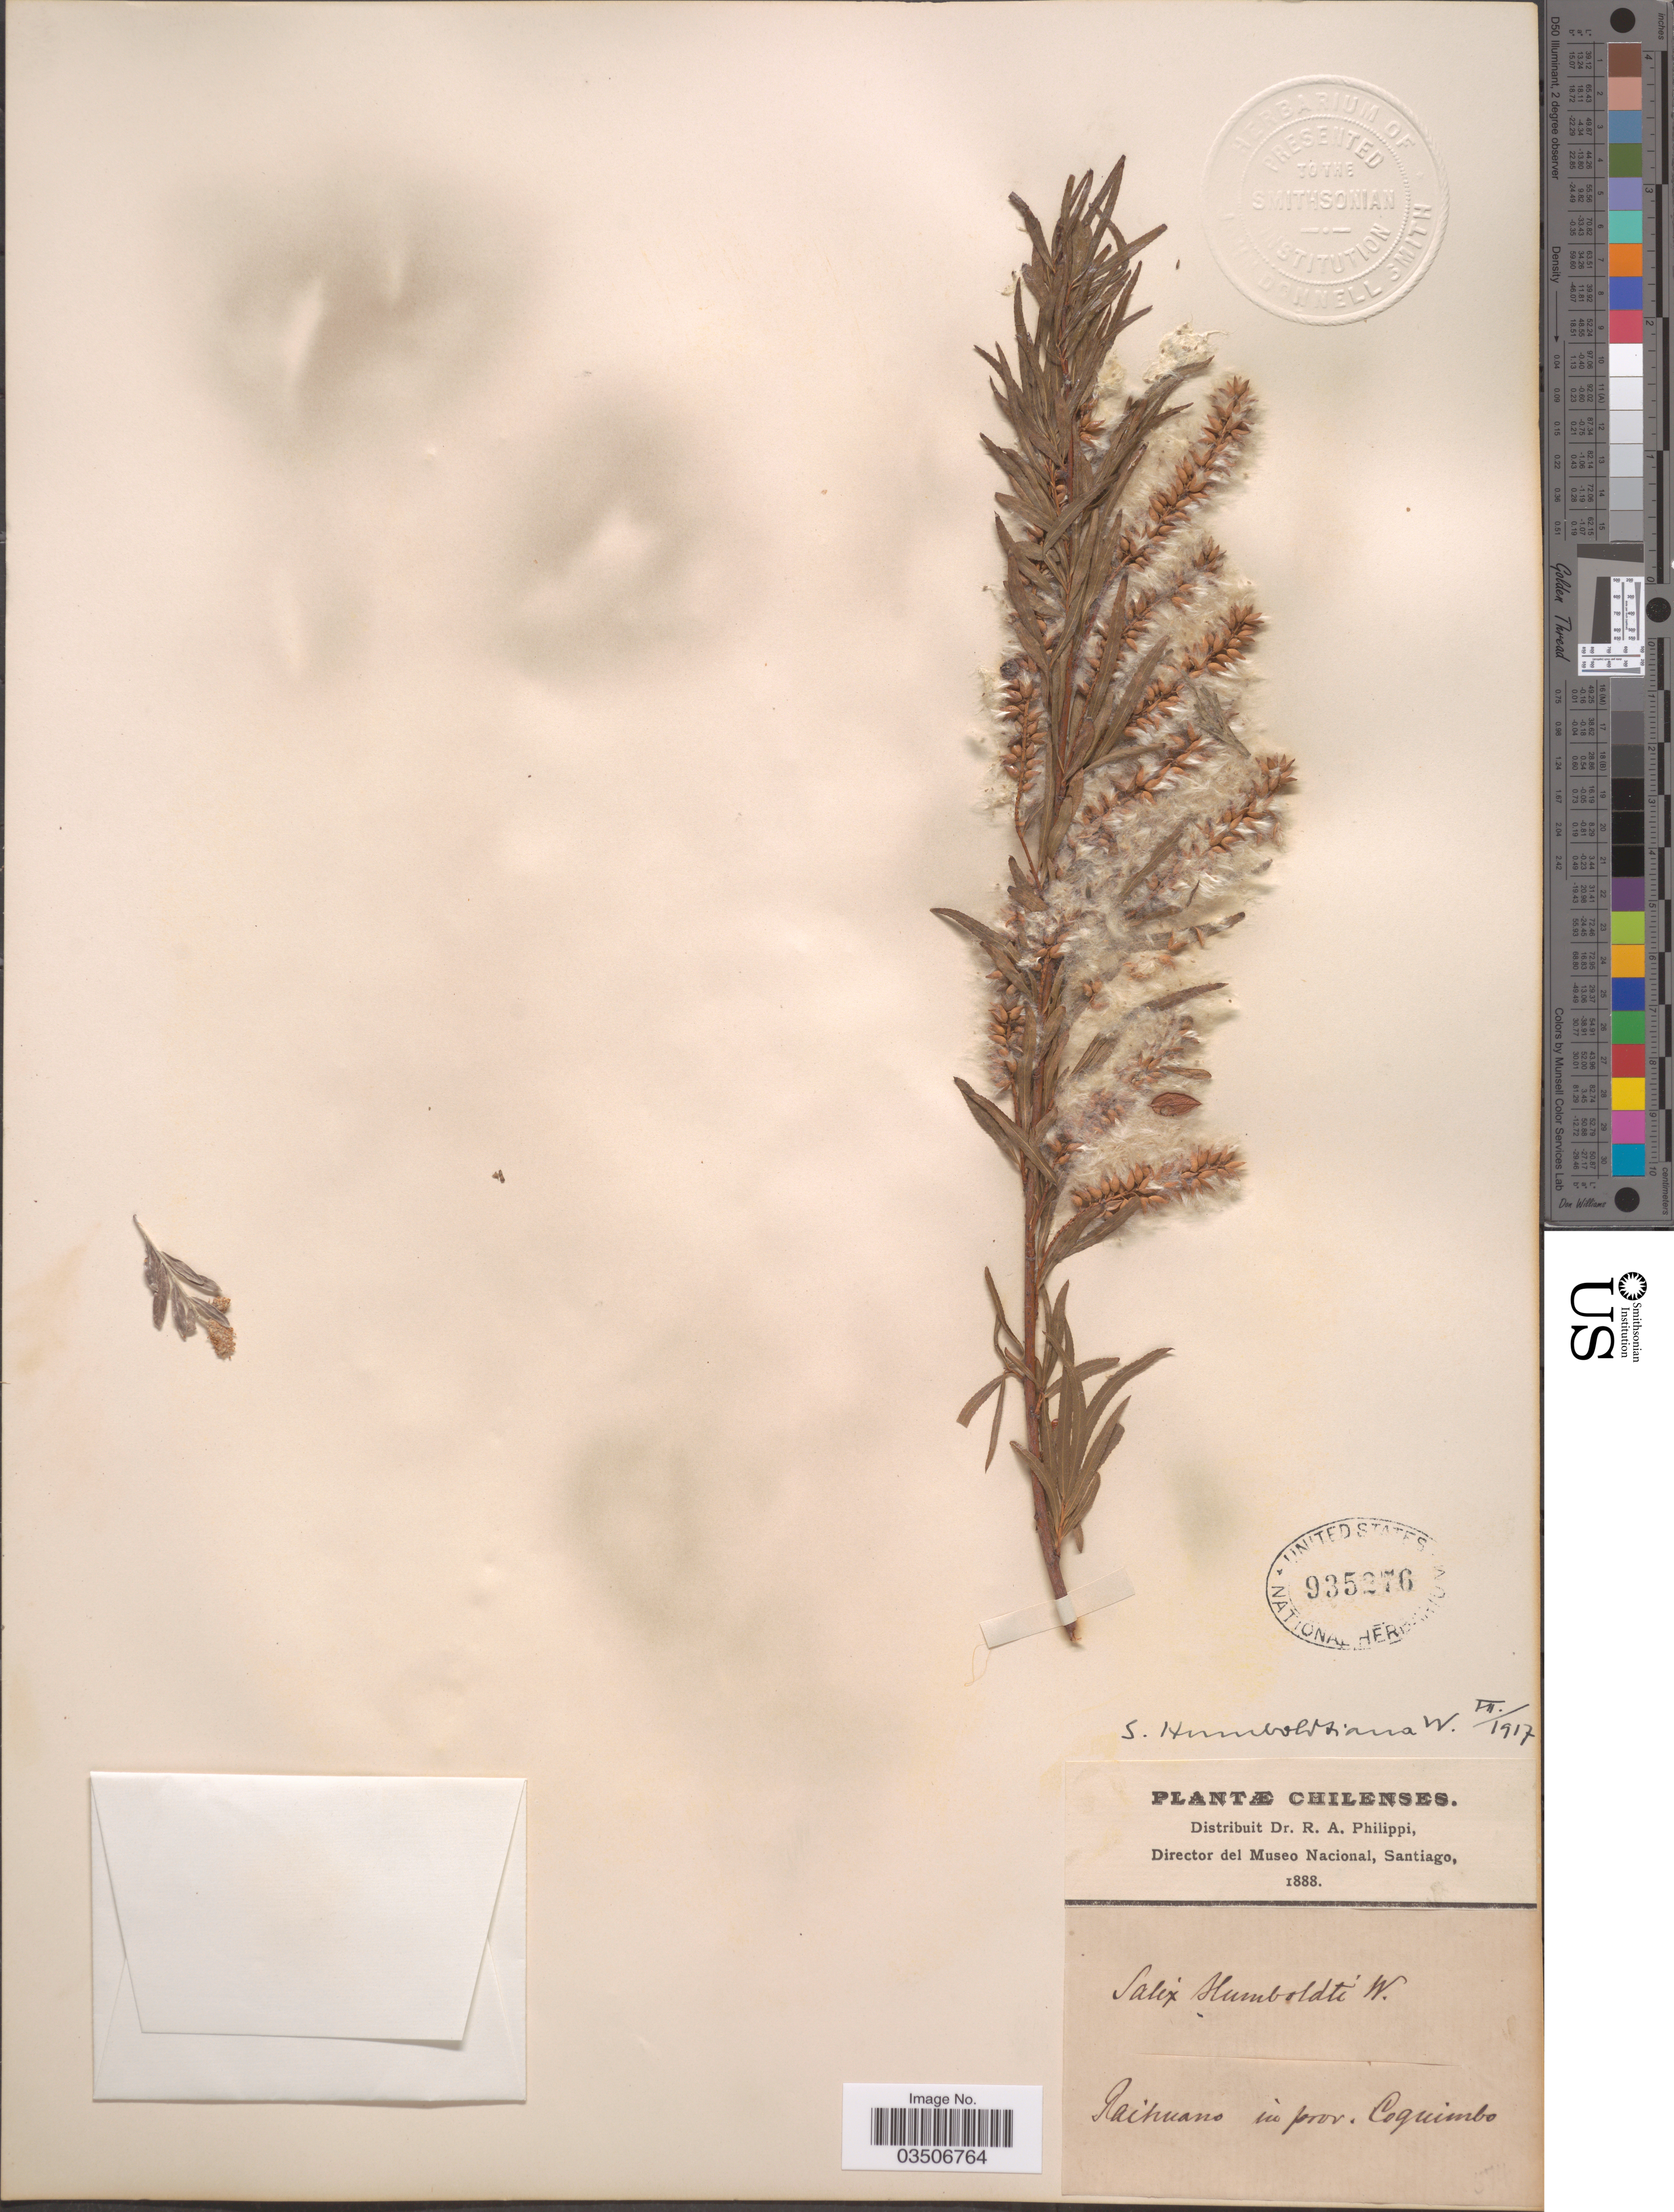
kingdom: Plantae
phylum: Tracheophyta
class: Magnoliopsida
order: Malpighiales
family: Salicaceae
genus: Salix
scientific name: Salix humboldtiana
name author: Willd.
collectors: ex. herb. R.A. Philippi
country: Chile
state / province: Coquimbo (IV)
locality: Raihuano.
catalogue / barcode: US 935276